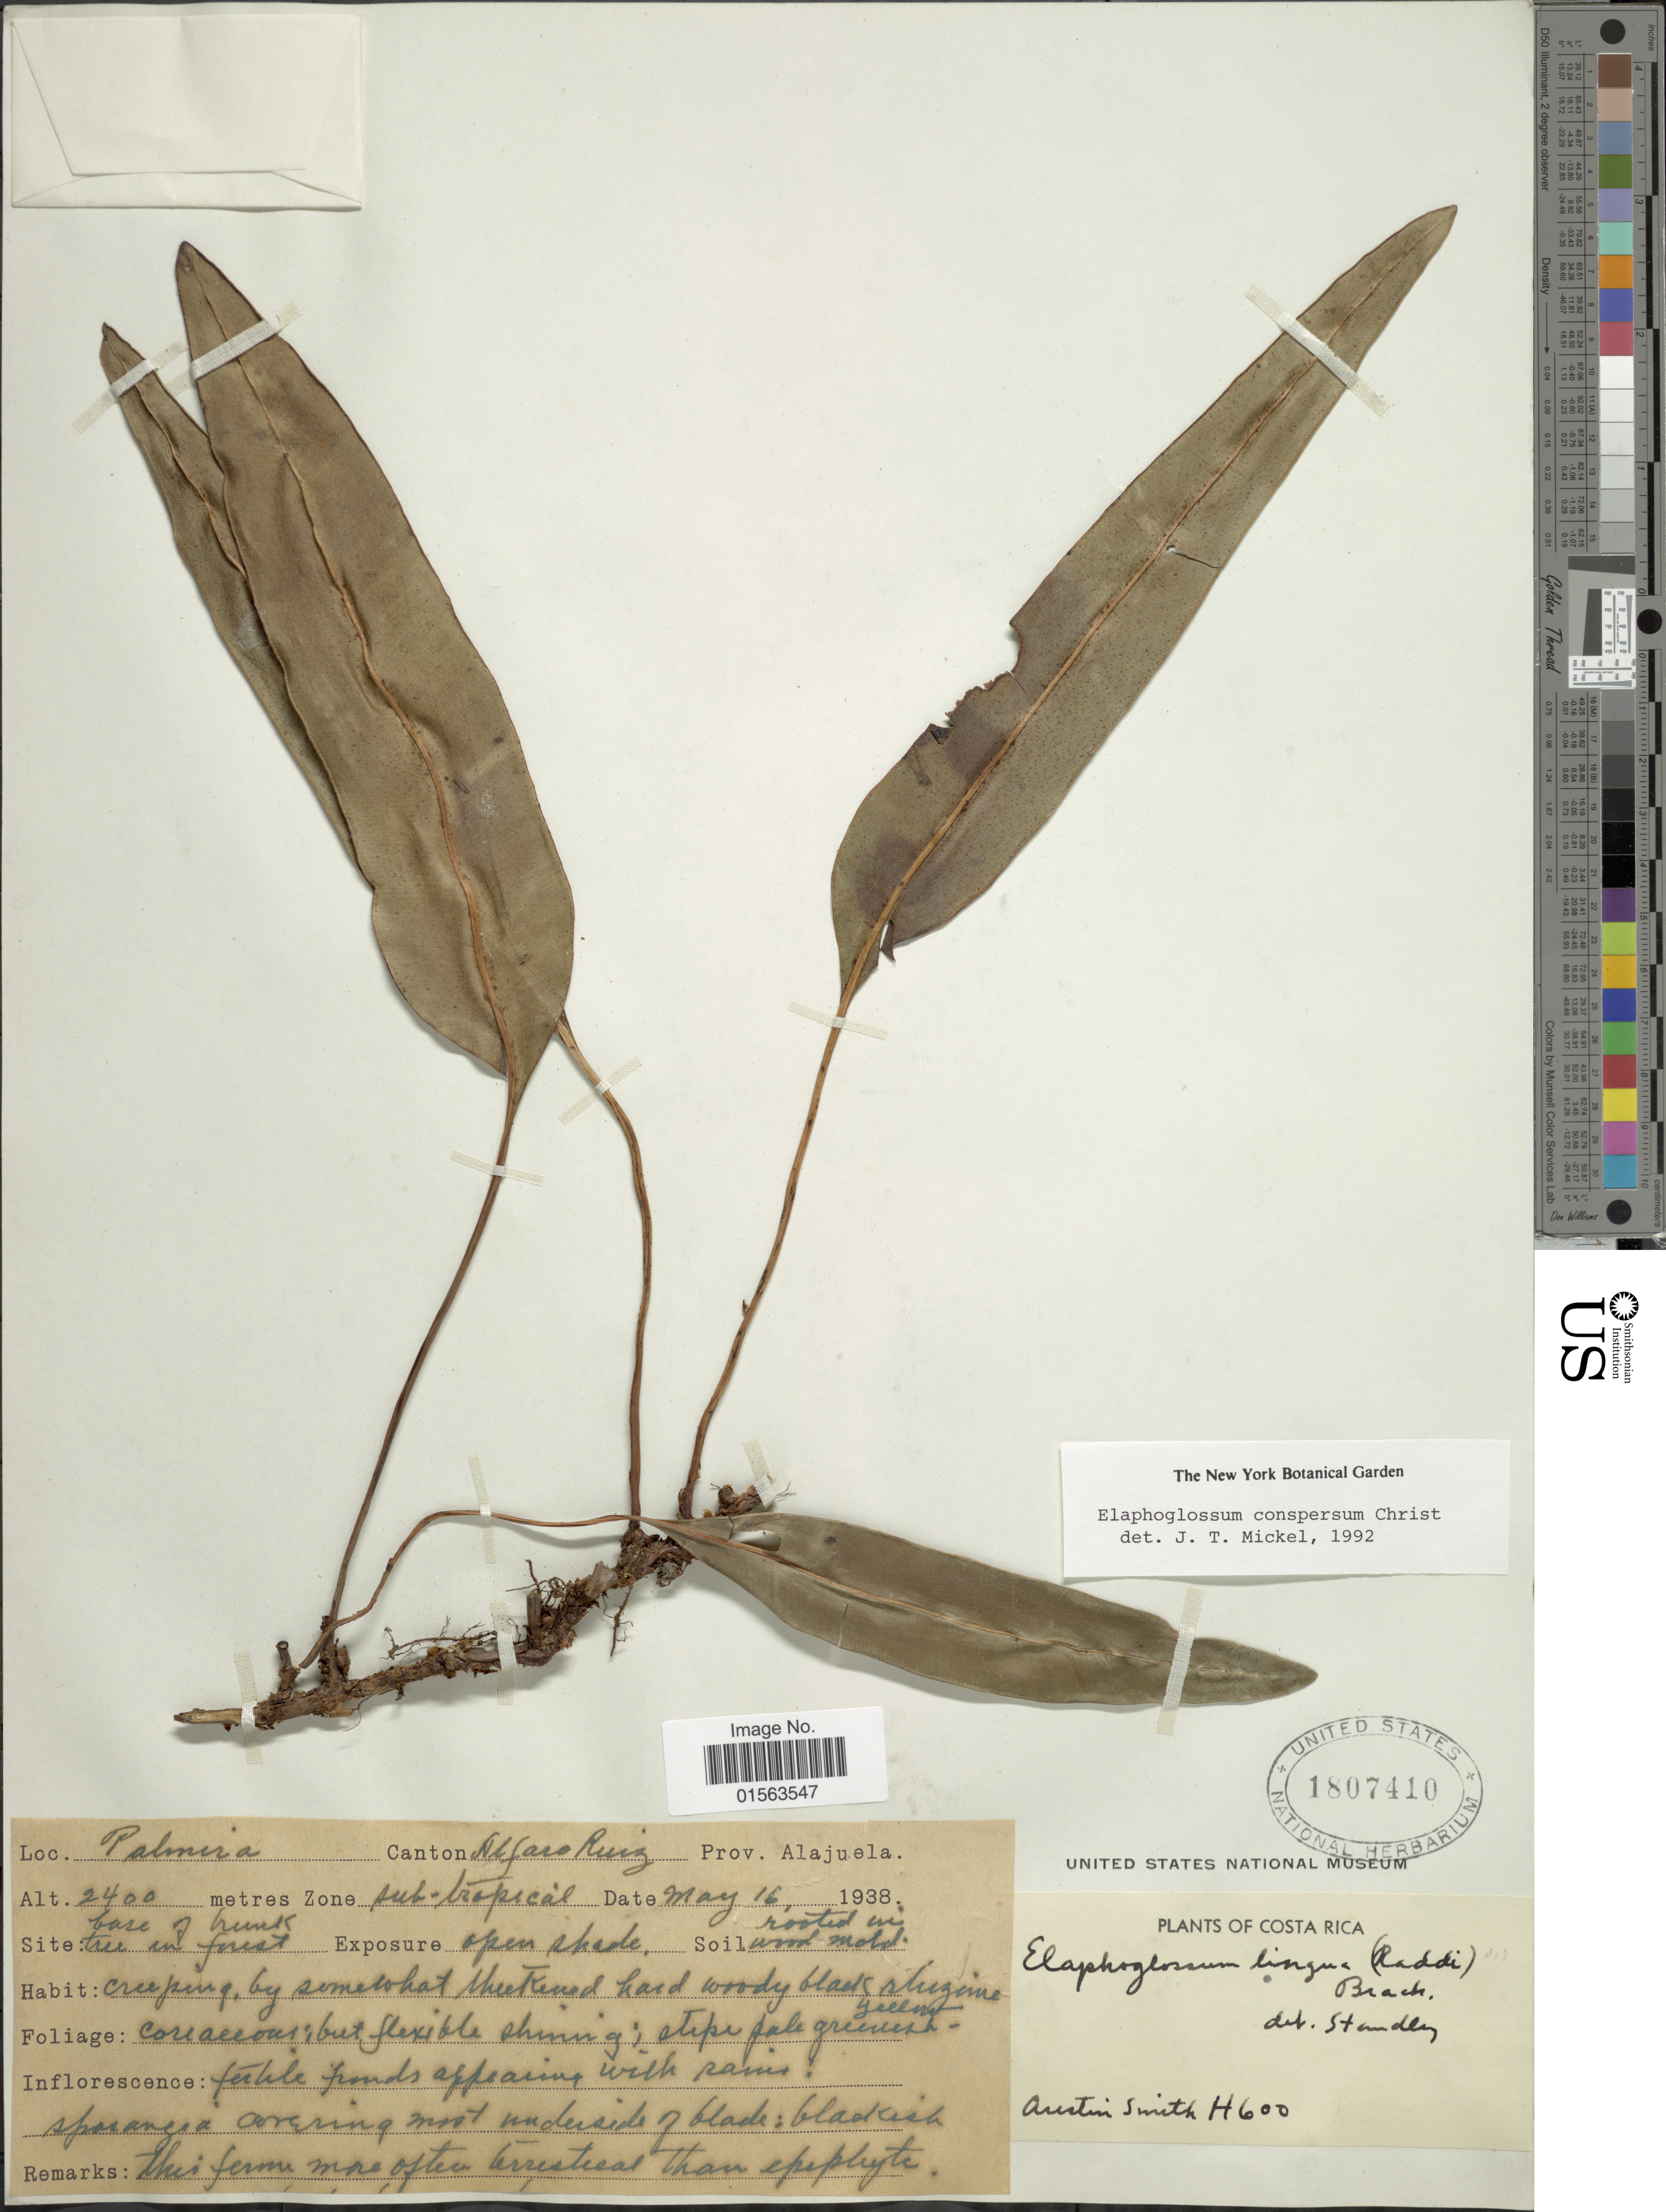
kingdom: Plantae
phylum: Tracheophyta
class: Polypodiopsida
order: Polypodiales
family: Dryopteridaceae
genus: Elaphoglossum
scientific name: Elaphoglossum conspersum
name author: Christ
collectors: Aust P. Smith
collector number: H600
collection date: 1938-05-16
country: Costa Rica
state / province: Alajuela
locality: Palmira, Canton Alfaro Ruiz, Prov. Alajuela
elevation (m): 2400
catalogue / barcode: US 1807410